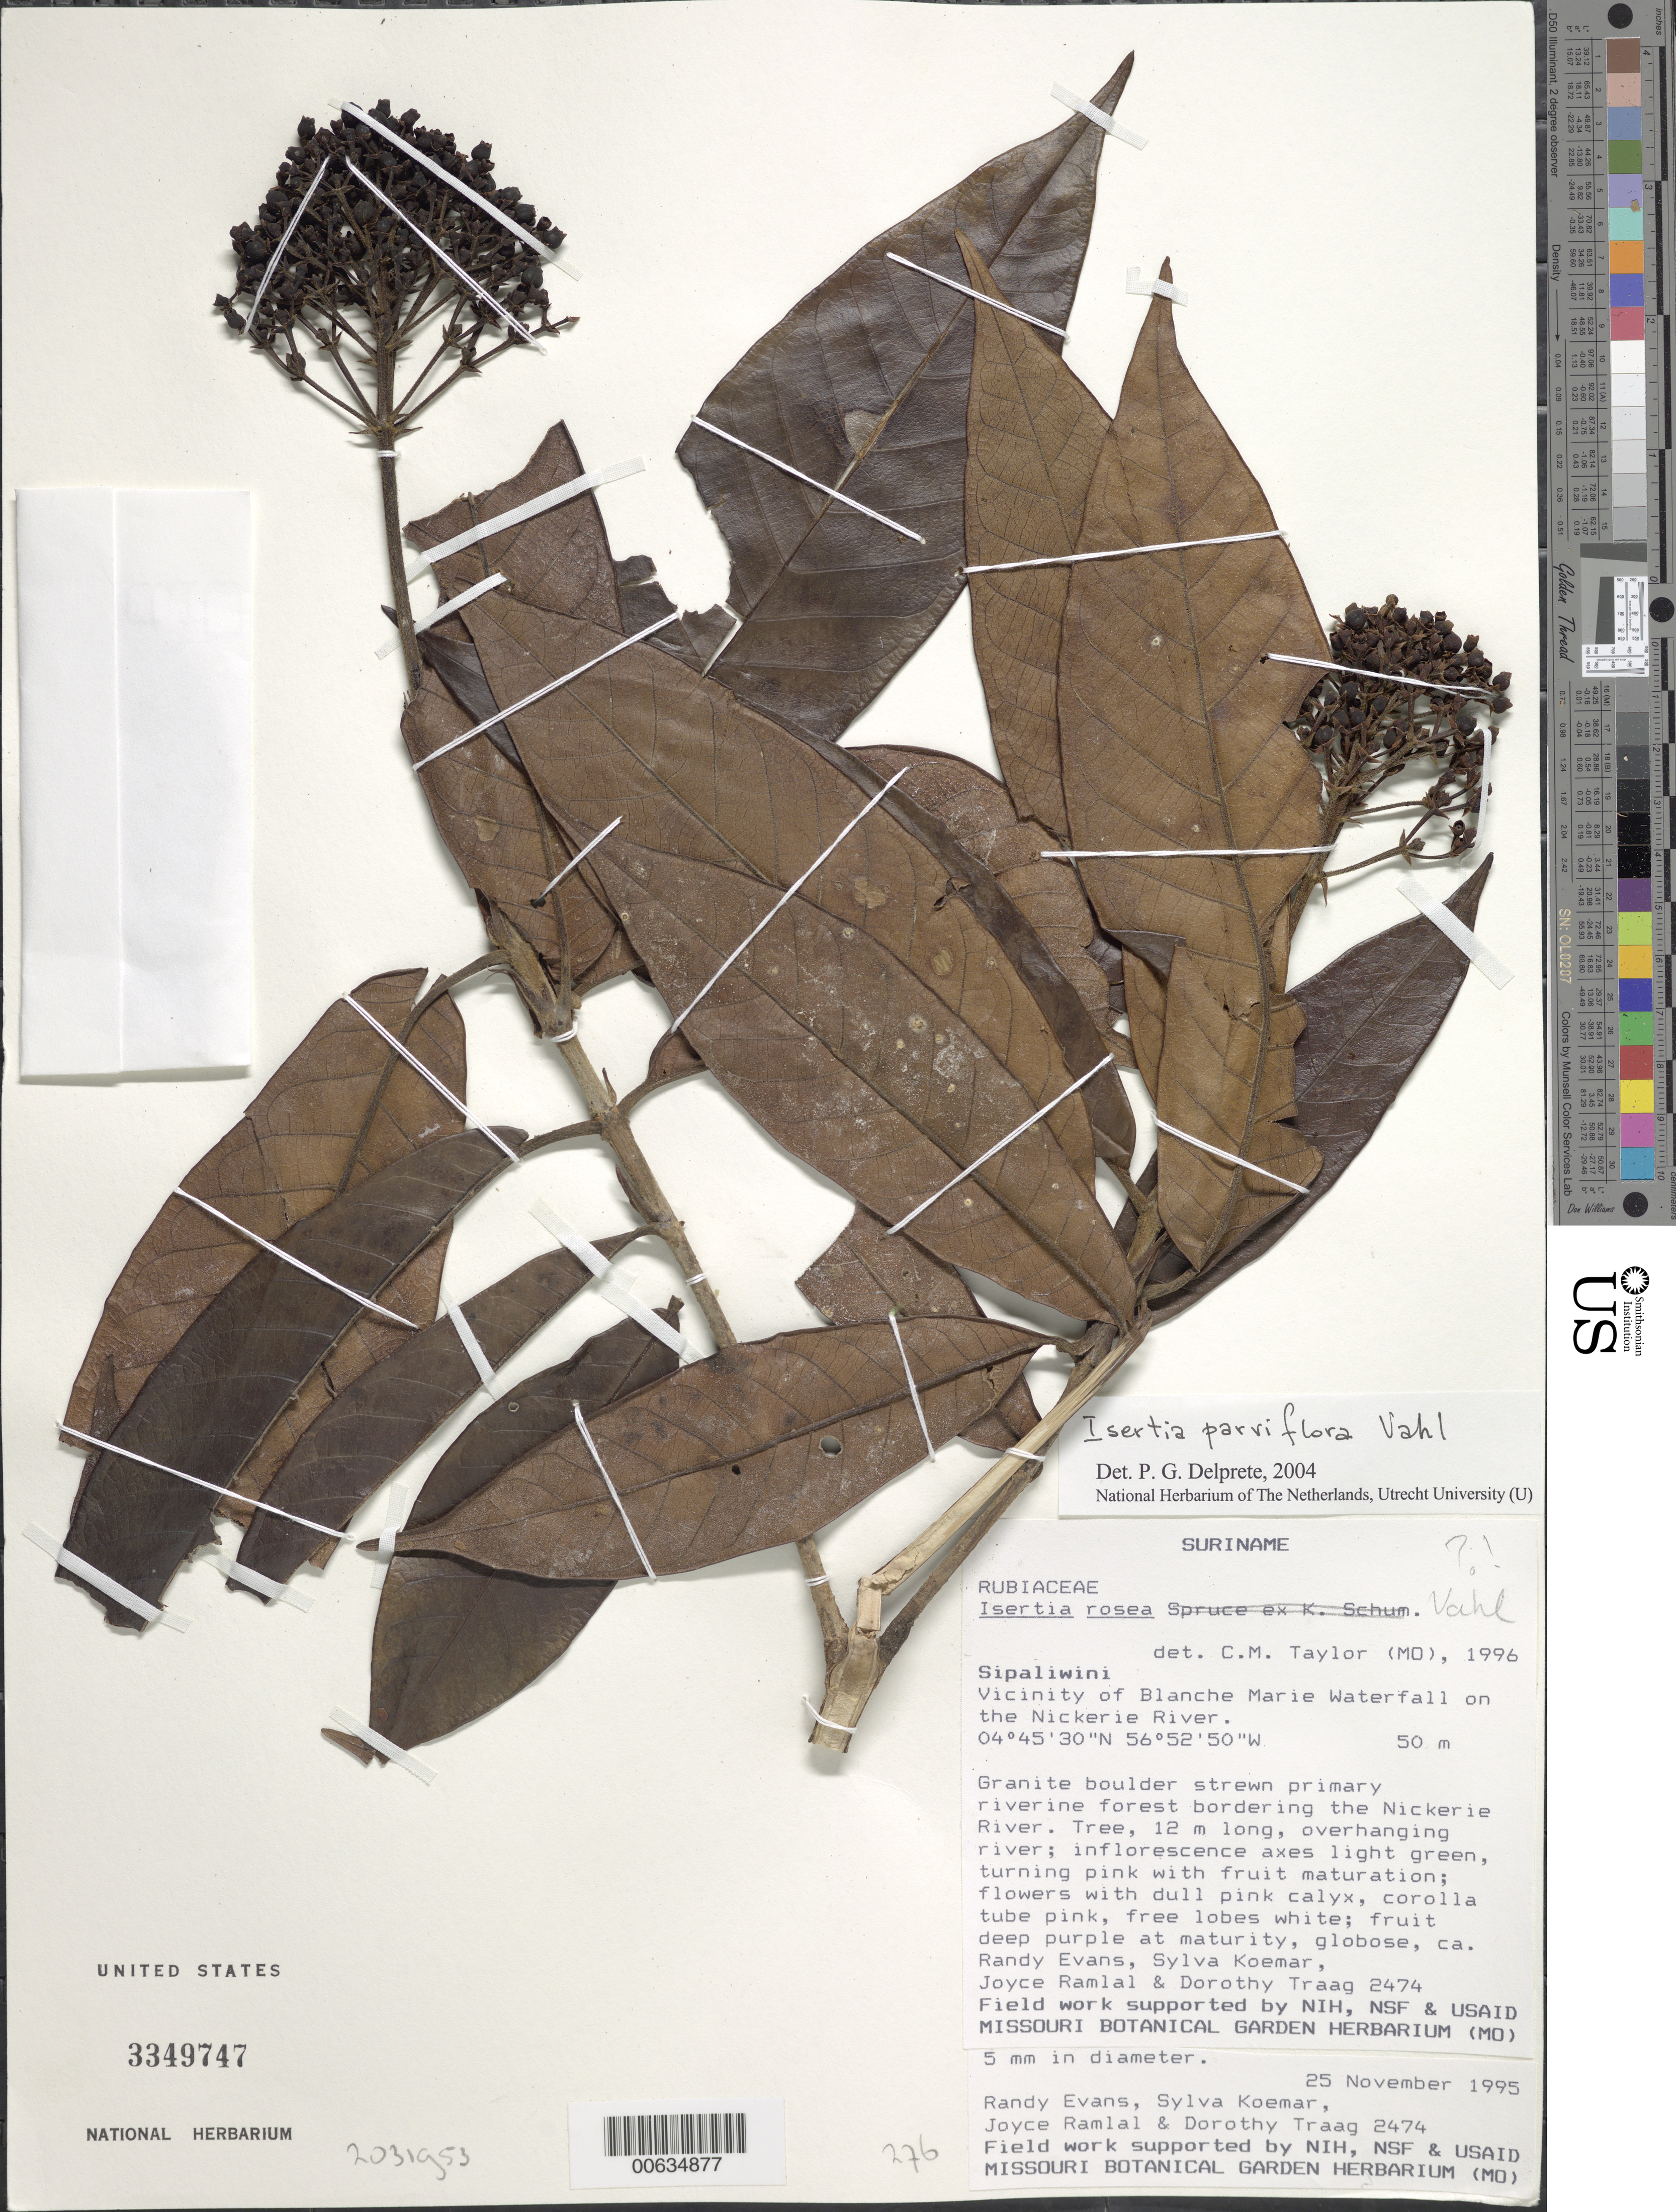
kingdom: Plantae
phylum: Tracheophyta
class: Magnoliopsida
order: Gentianales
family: Rubiaceae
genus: Isertia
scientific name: Isertia parviflora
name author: Vahl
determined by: Delprete, P. G., Herb. de Guyane Cay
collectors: R. Evans, S. Koemar, J. Ramlal & D. Traag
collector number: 2474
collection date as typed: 25-Aug-95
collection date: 1995-08-25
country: Suriname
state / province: Sipaliwini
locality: Blanche Marie Waterfall, vic., on Nickerie R.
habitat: Granite boulder strewn primary riverine forest bordering river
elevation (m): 50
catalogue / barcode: US 3349747